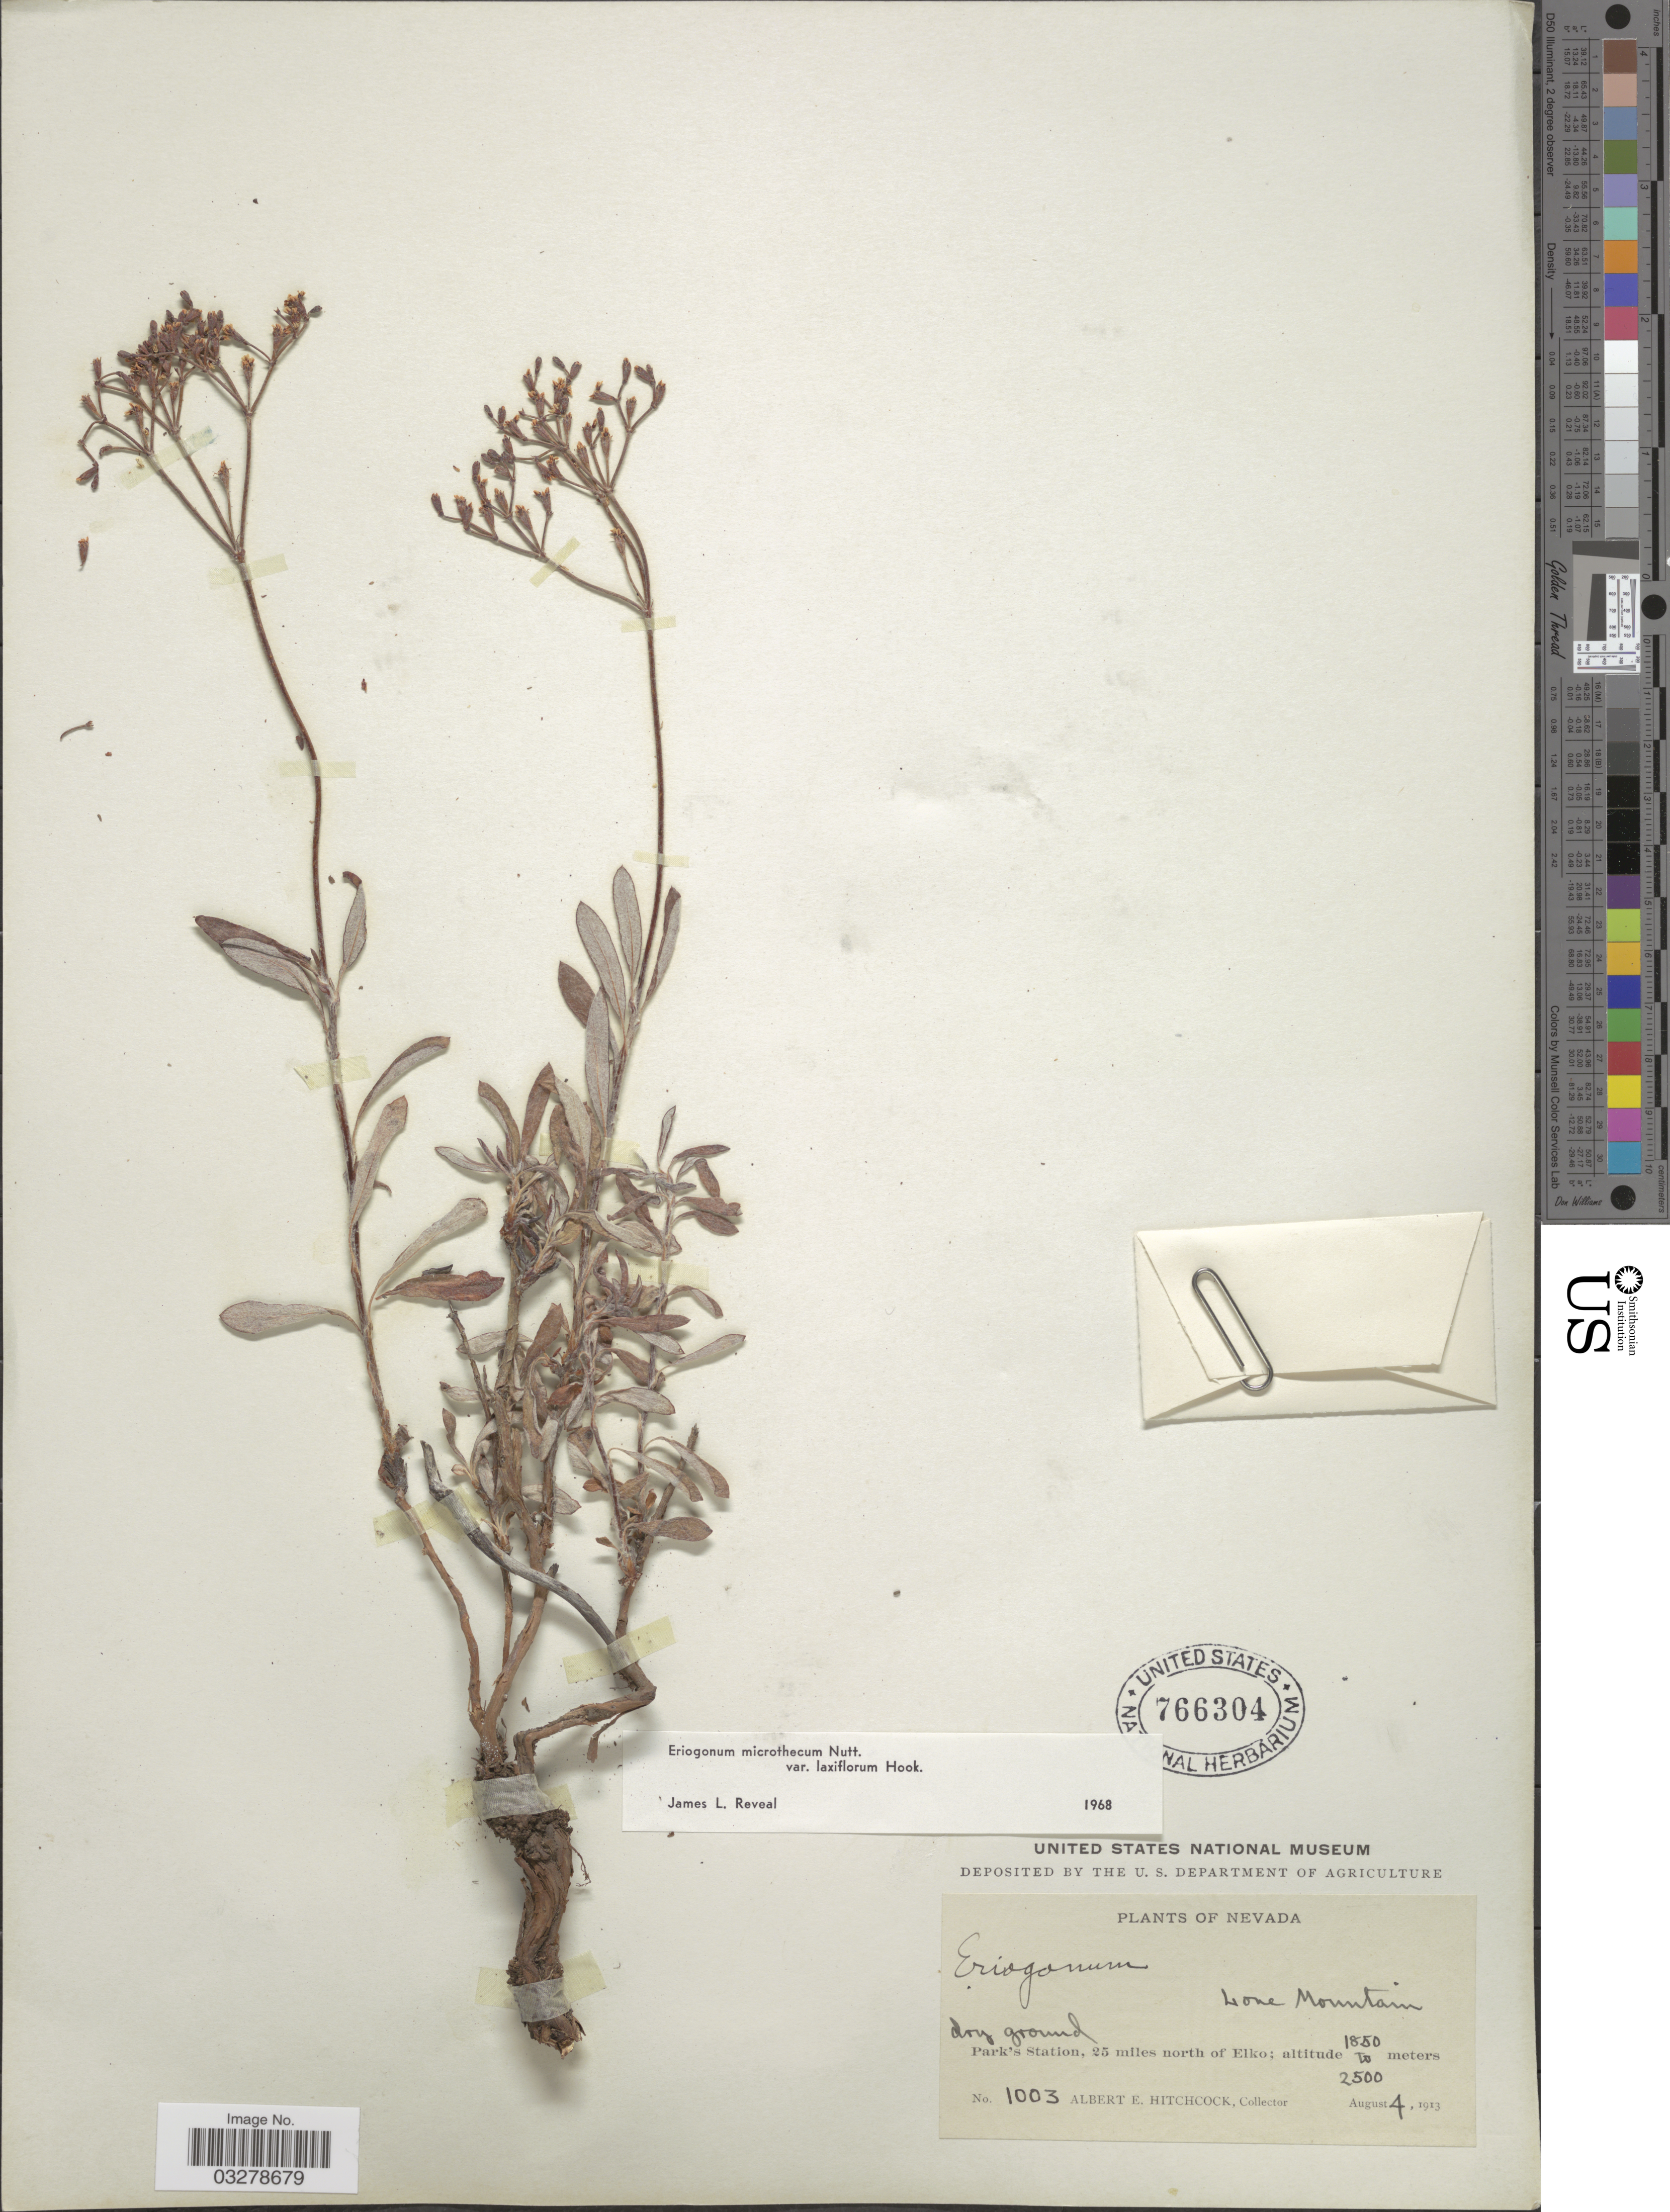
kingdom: Plantae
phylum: Tracheophyta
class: Magnoliopsida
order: Caryophyllales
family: Polygonaceae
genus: Eriogonum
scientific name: Eriogonum microtheca var. laxiflorum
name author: Hook.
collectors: A. Hitchcock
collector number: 1003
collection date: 1913-08-04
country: United States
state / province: Nevada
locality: Dry ground, Lone Mountain. Park's Station, 25 miles north of Elko.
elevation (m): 1850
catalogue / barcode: US 766304